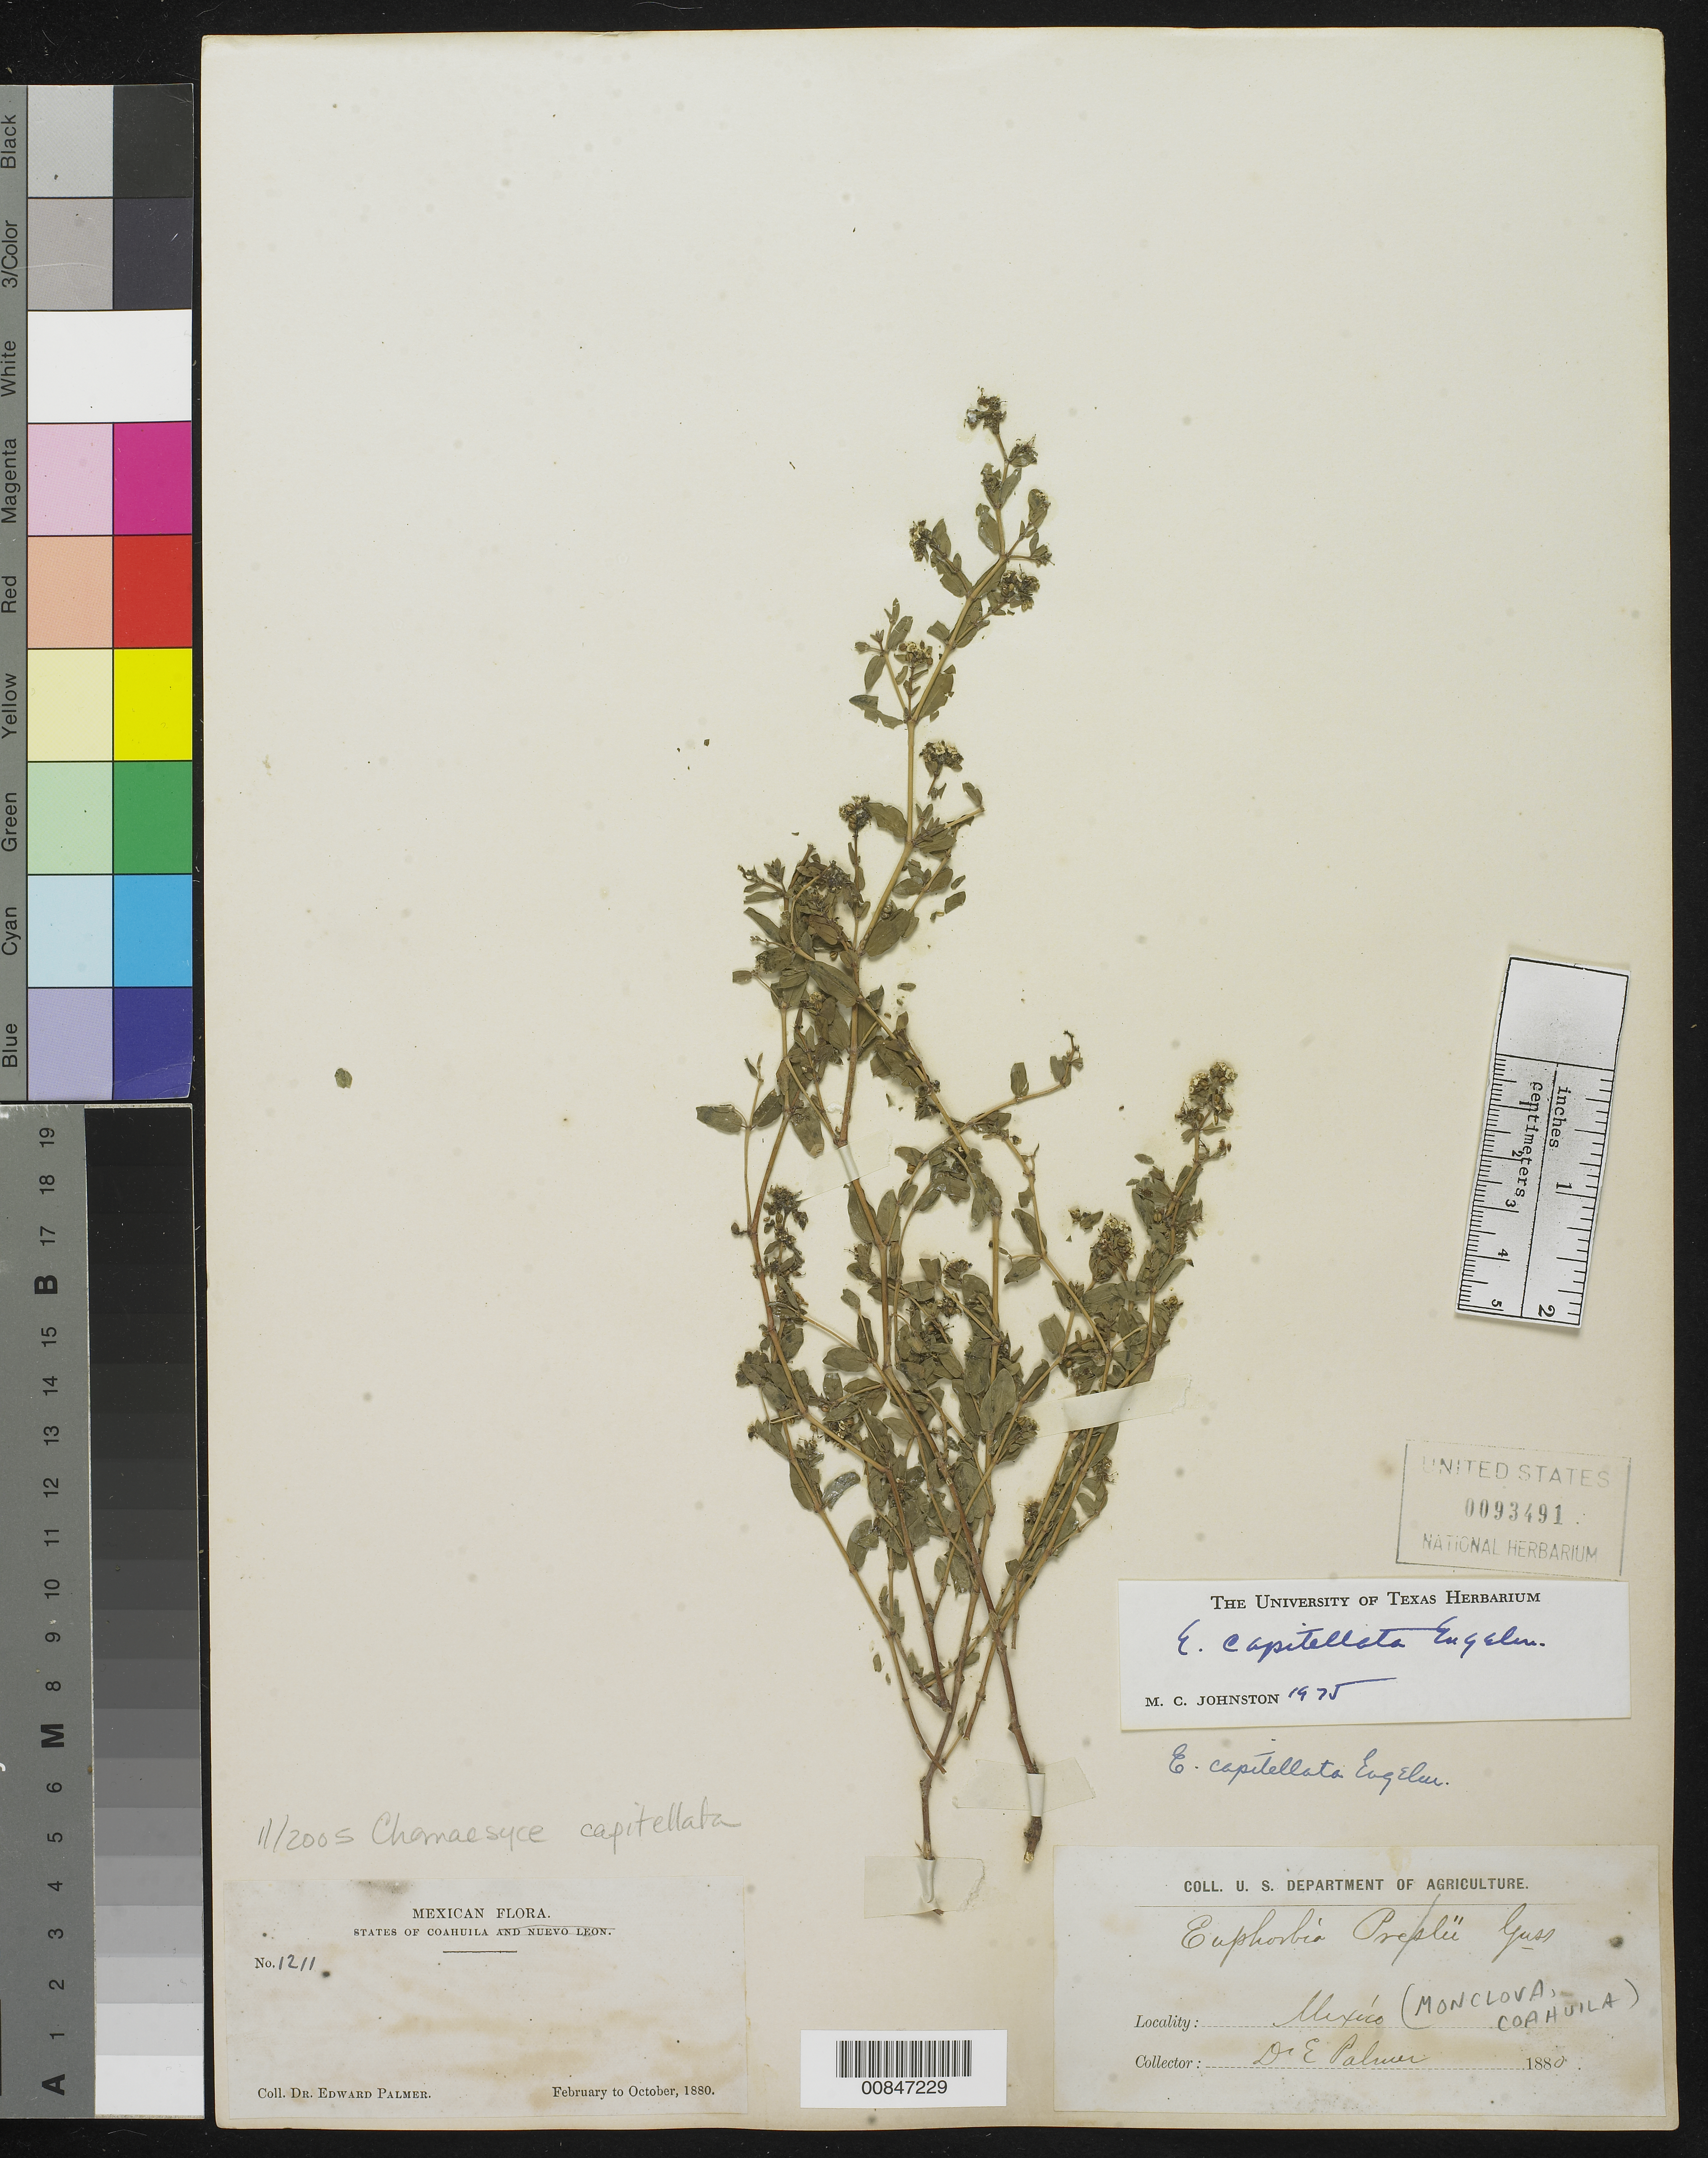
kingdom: Plantae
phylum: Tracheophyta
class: Magnoliopsida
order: Malpighiales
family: Euphorbiaceae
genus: Euphorbia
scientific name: Euphorbia capitellata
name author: Engelm. in Emory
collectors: E. Palmer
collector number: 1211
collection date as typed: Feb 1880 to -- Oct 1880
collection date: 1880-02/1880-10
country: Mexico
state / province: Coahuila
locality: Monclova, Coahuila.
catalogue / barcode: US 93491